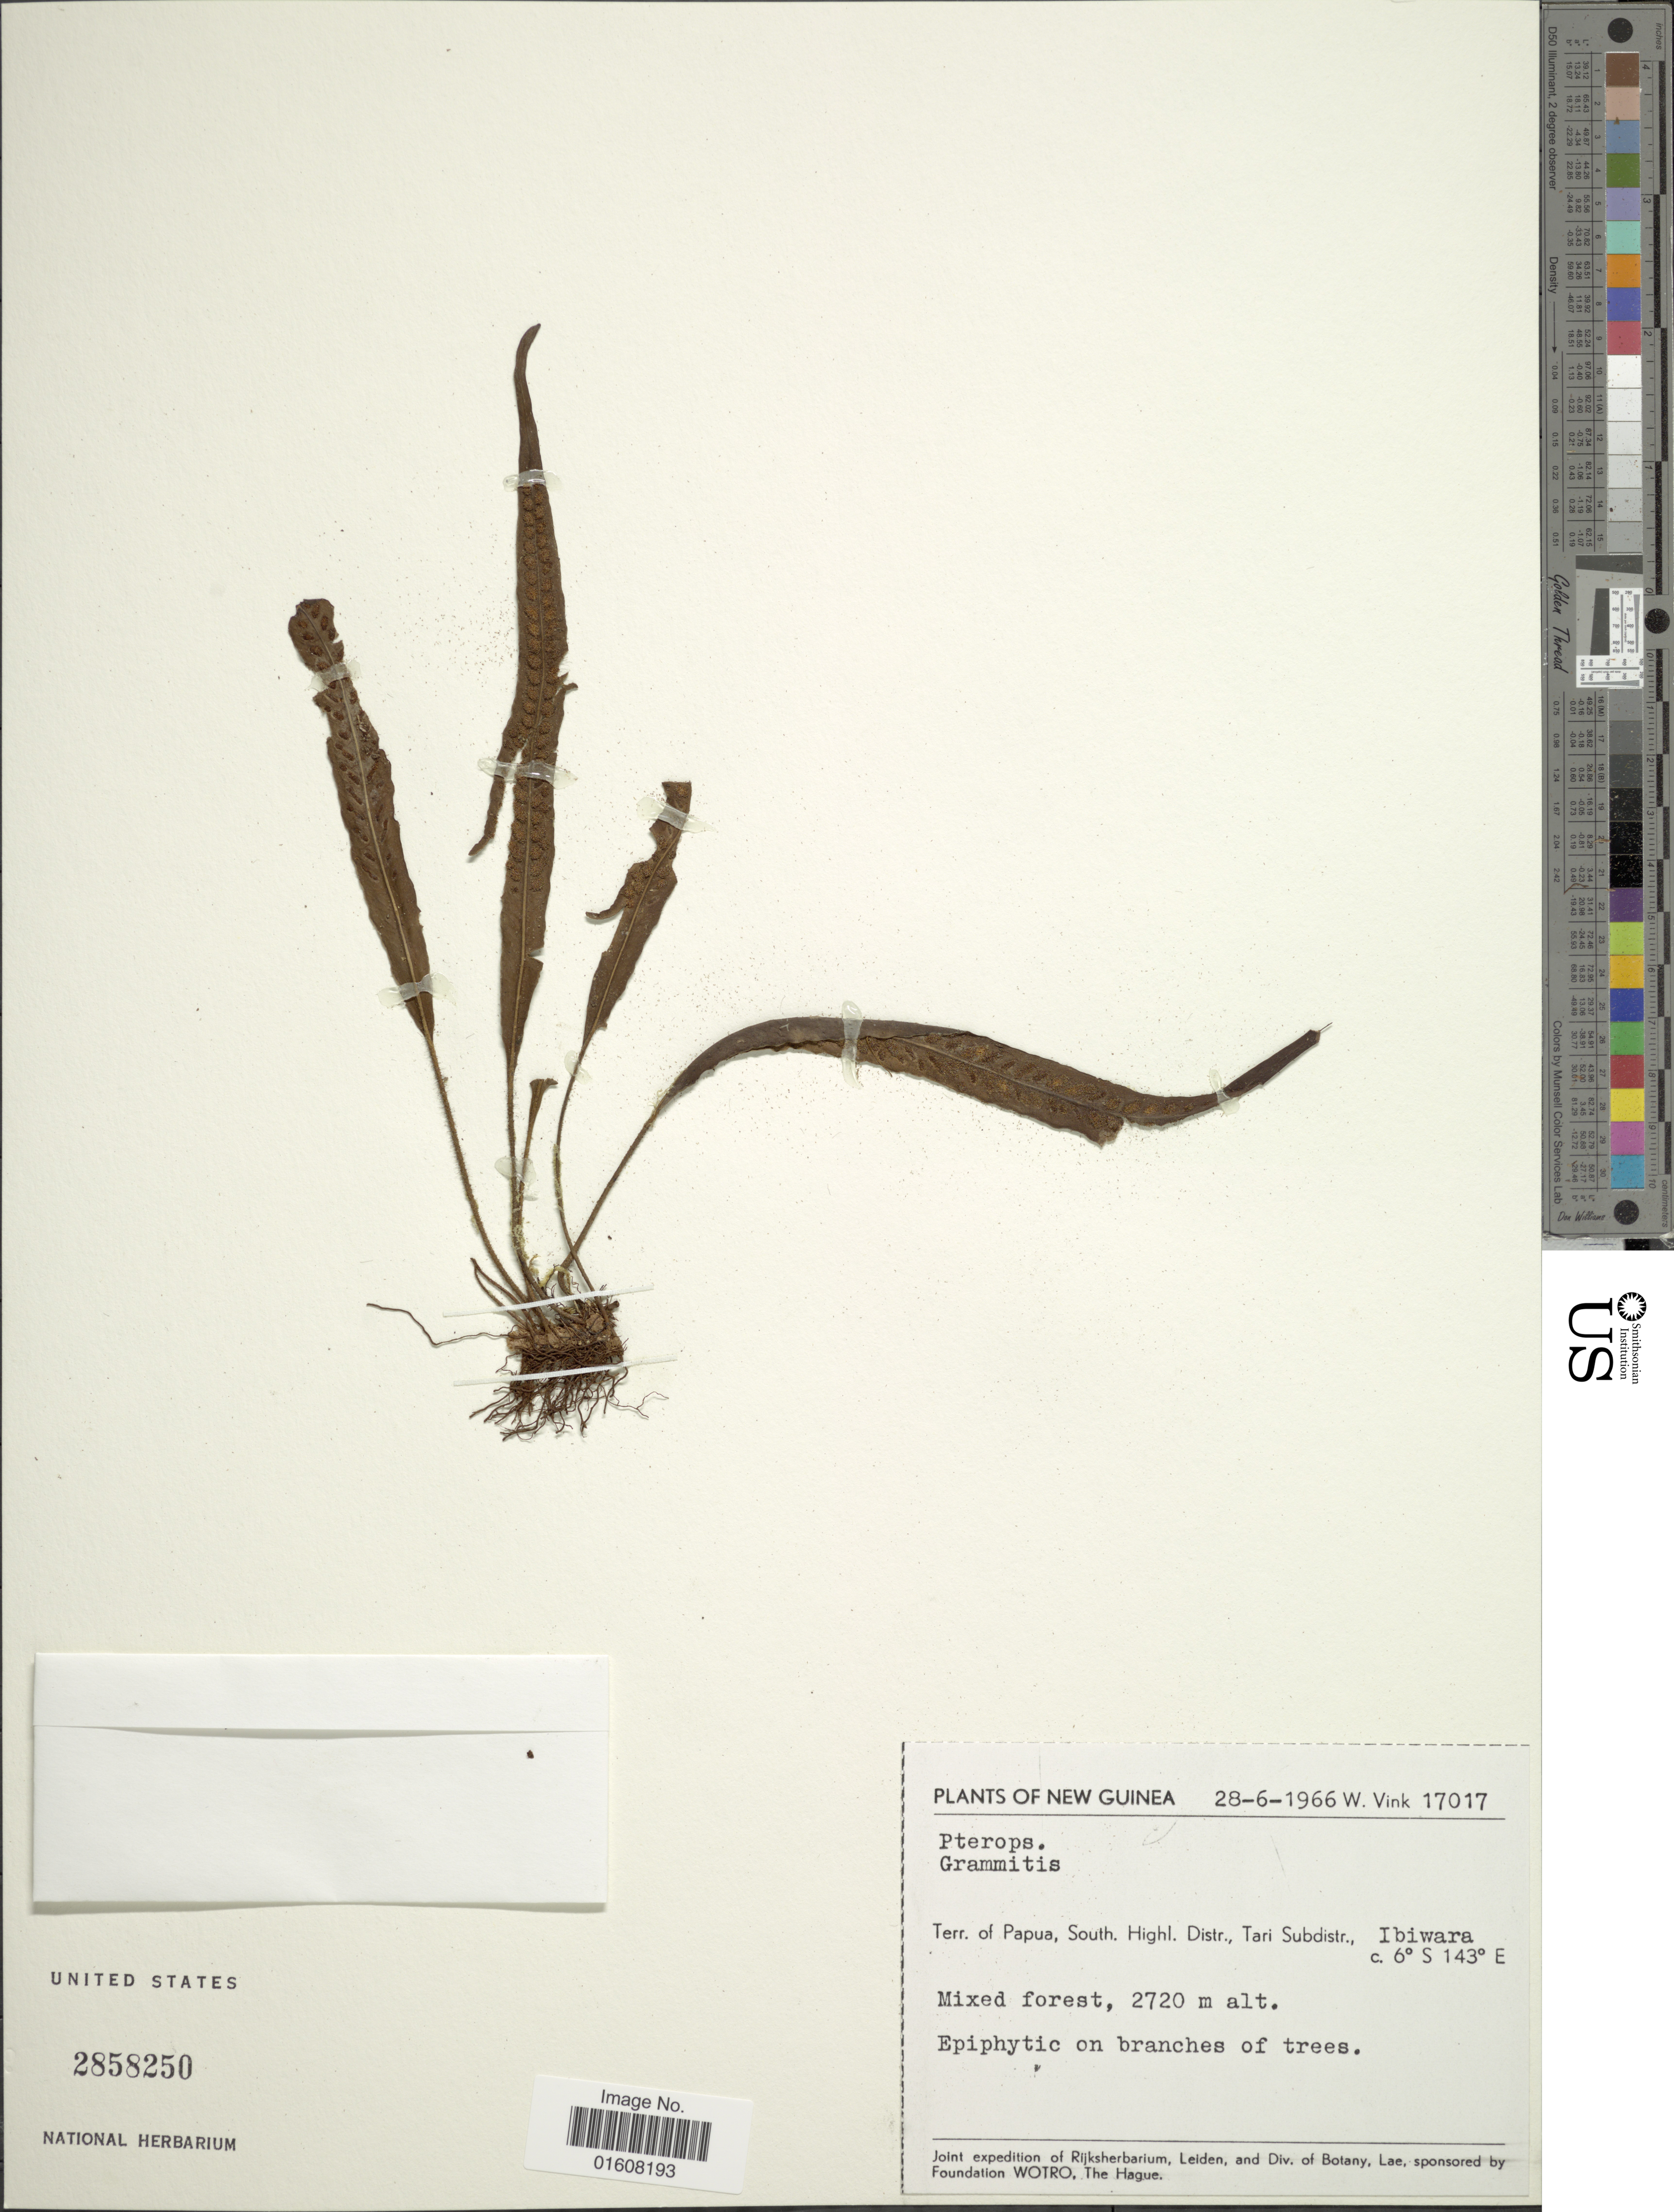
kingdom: Plantae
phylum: Tracheophyta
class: Polypodiopsida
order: Polypodiales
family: Polypodiaceae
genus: Grammitis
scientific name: Grammitis sp.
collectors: W. Vink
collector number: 17017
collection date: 1966-06-28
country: Papua New Guinea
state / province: Southern Highlands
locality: New Guinea. Terr. of Papua, South. Highl. Distr., Tari Subdistr., Ibiwara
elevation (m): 2720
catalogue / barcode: US 2858250